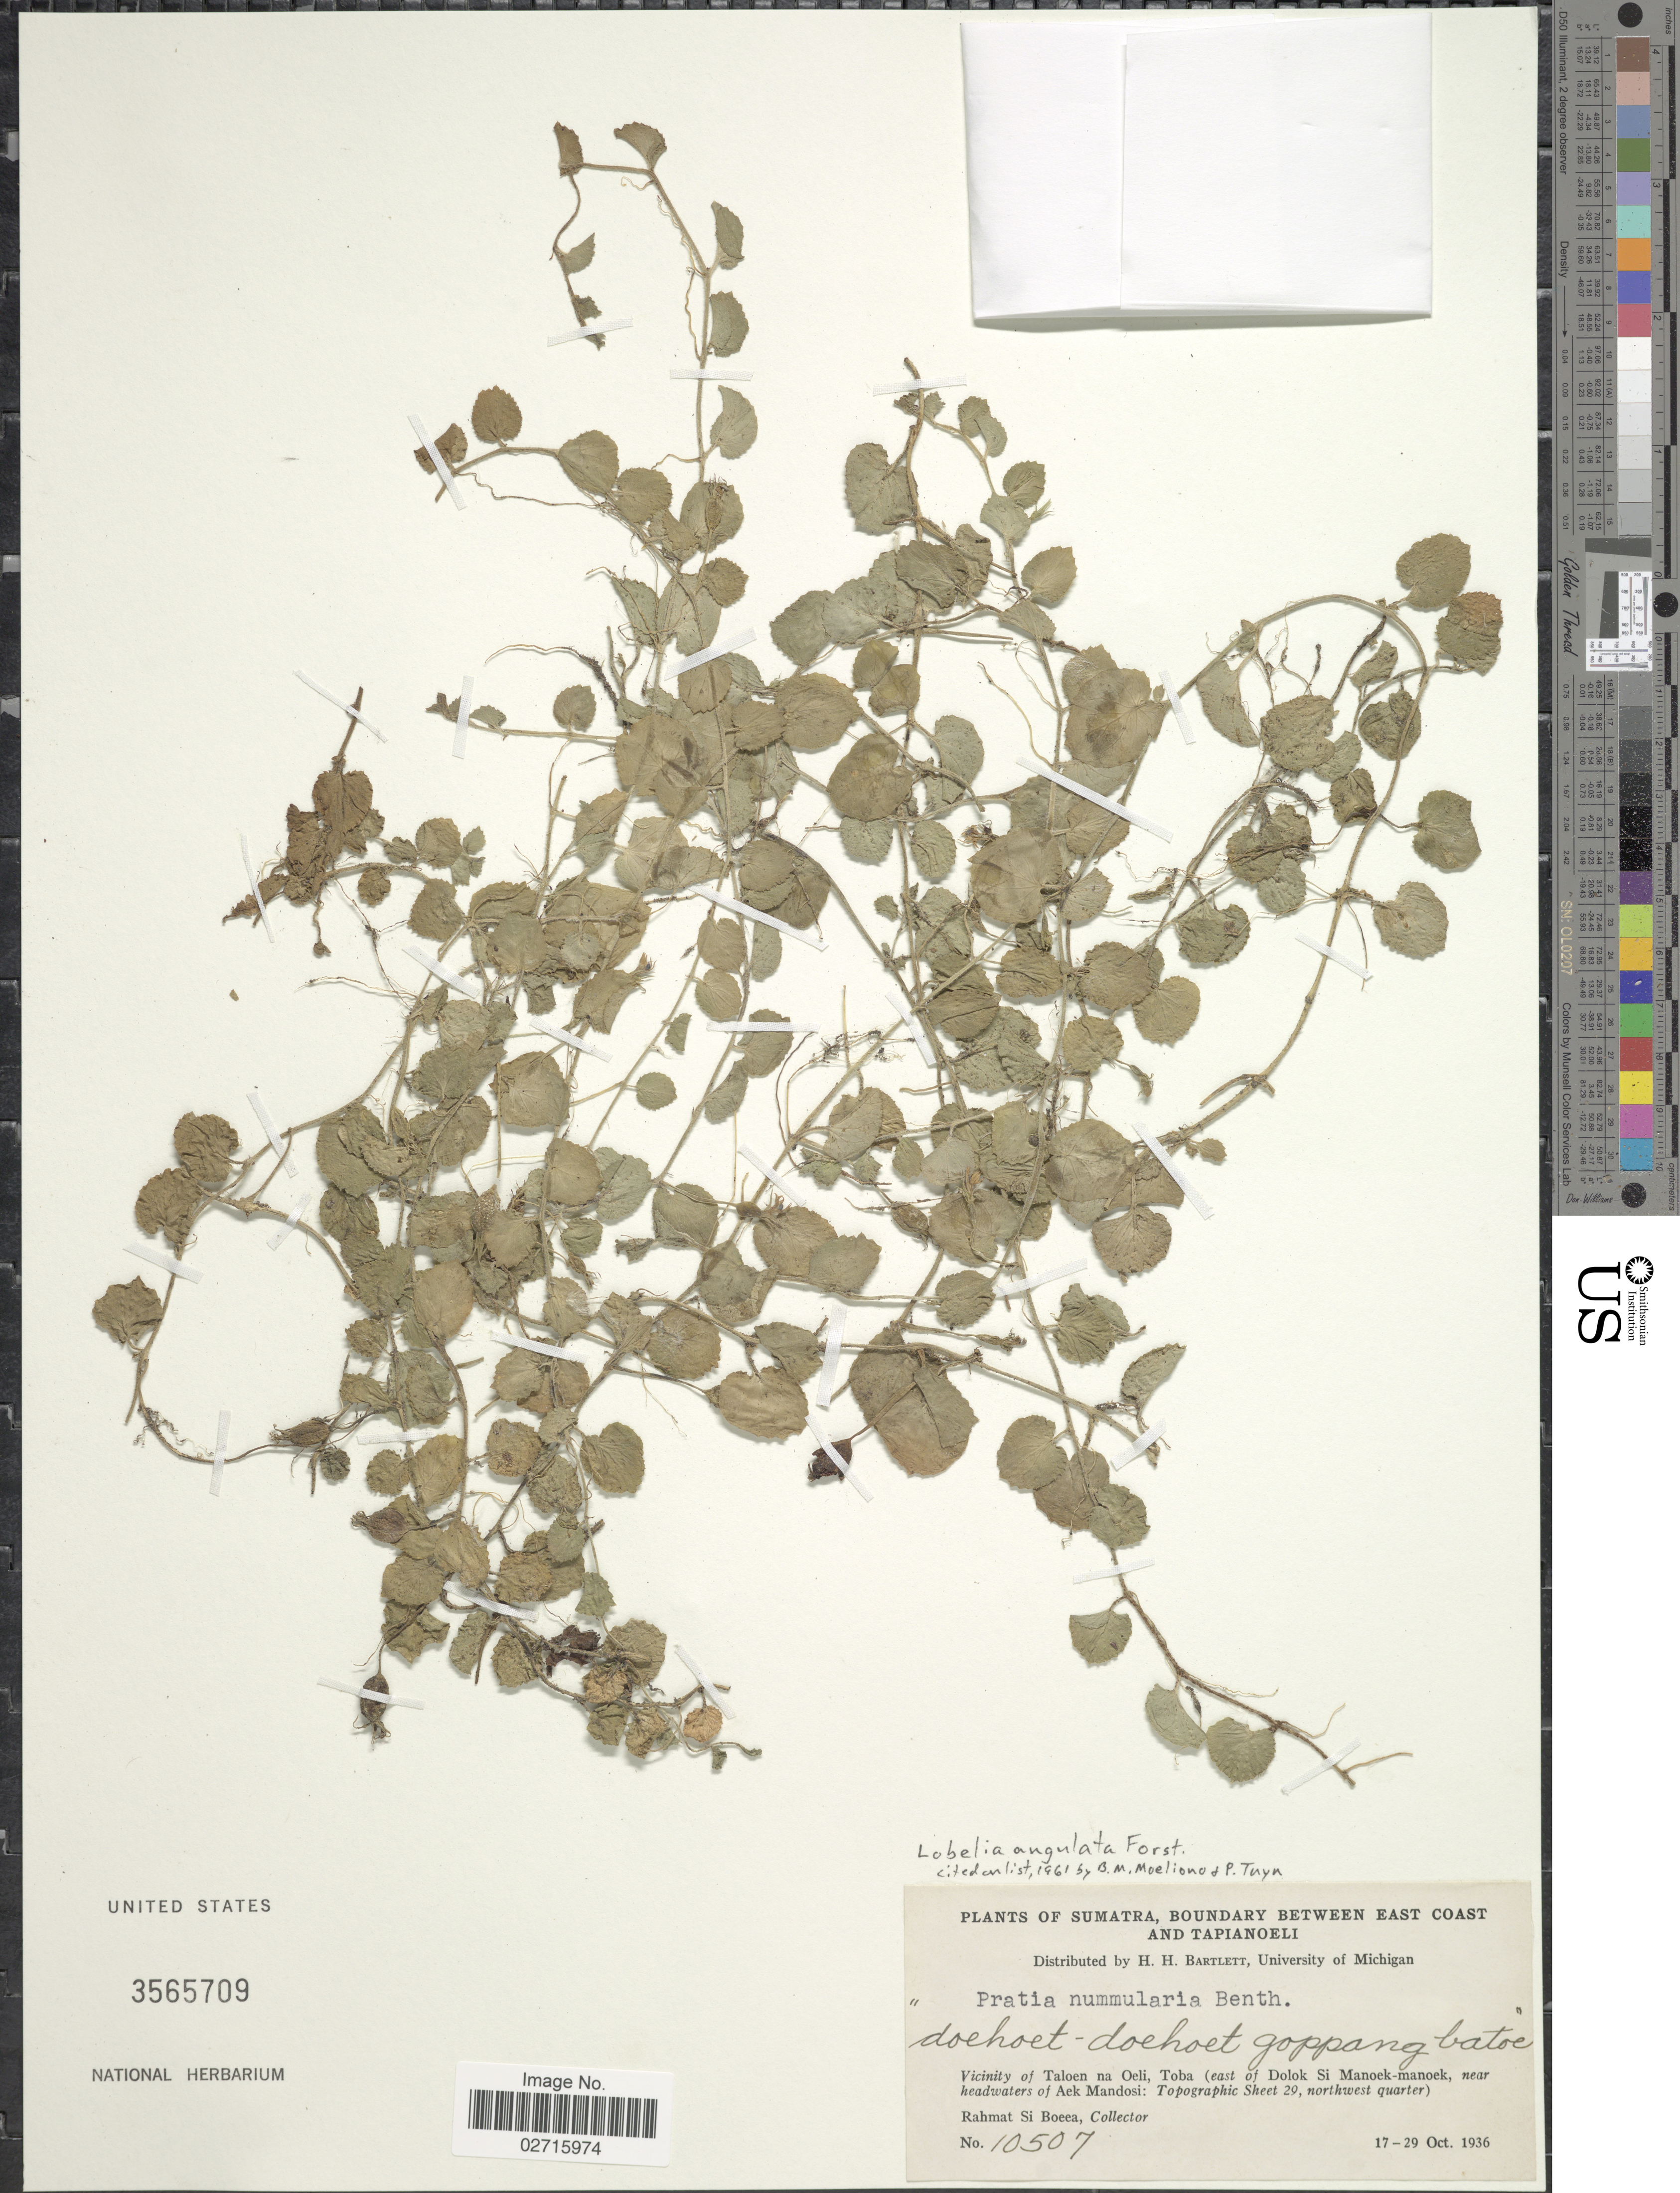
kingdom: Plantae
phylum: Tracheophyta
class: Magnoliopsida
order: Asterales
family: Campanulaceae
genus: Lobelia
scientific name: Lobelia angulata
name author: G. Forst.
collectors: Rahmat Si Boeea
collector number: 10507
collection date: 1936-10-17/1936-10-29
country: Indonesia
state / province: Sumatra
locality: Boundary between East Coast and Tapianoeli, Vicinity of Taloen na Oeli, Toba (east of Dolok Si Manoek-manoek, near headwaters of Aek Mandosi: Topographic Sheet 29, northwest quarter).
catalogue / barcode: US 3565709